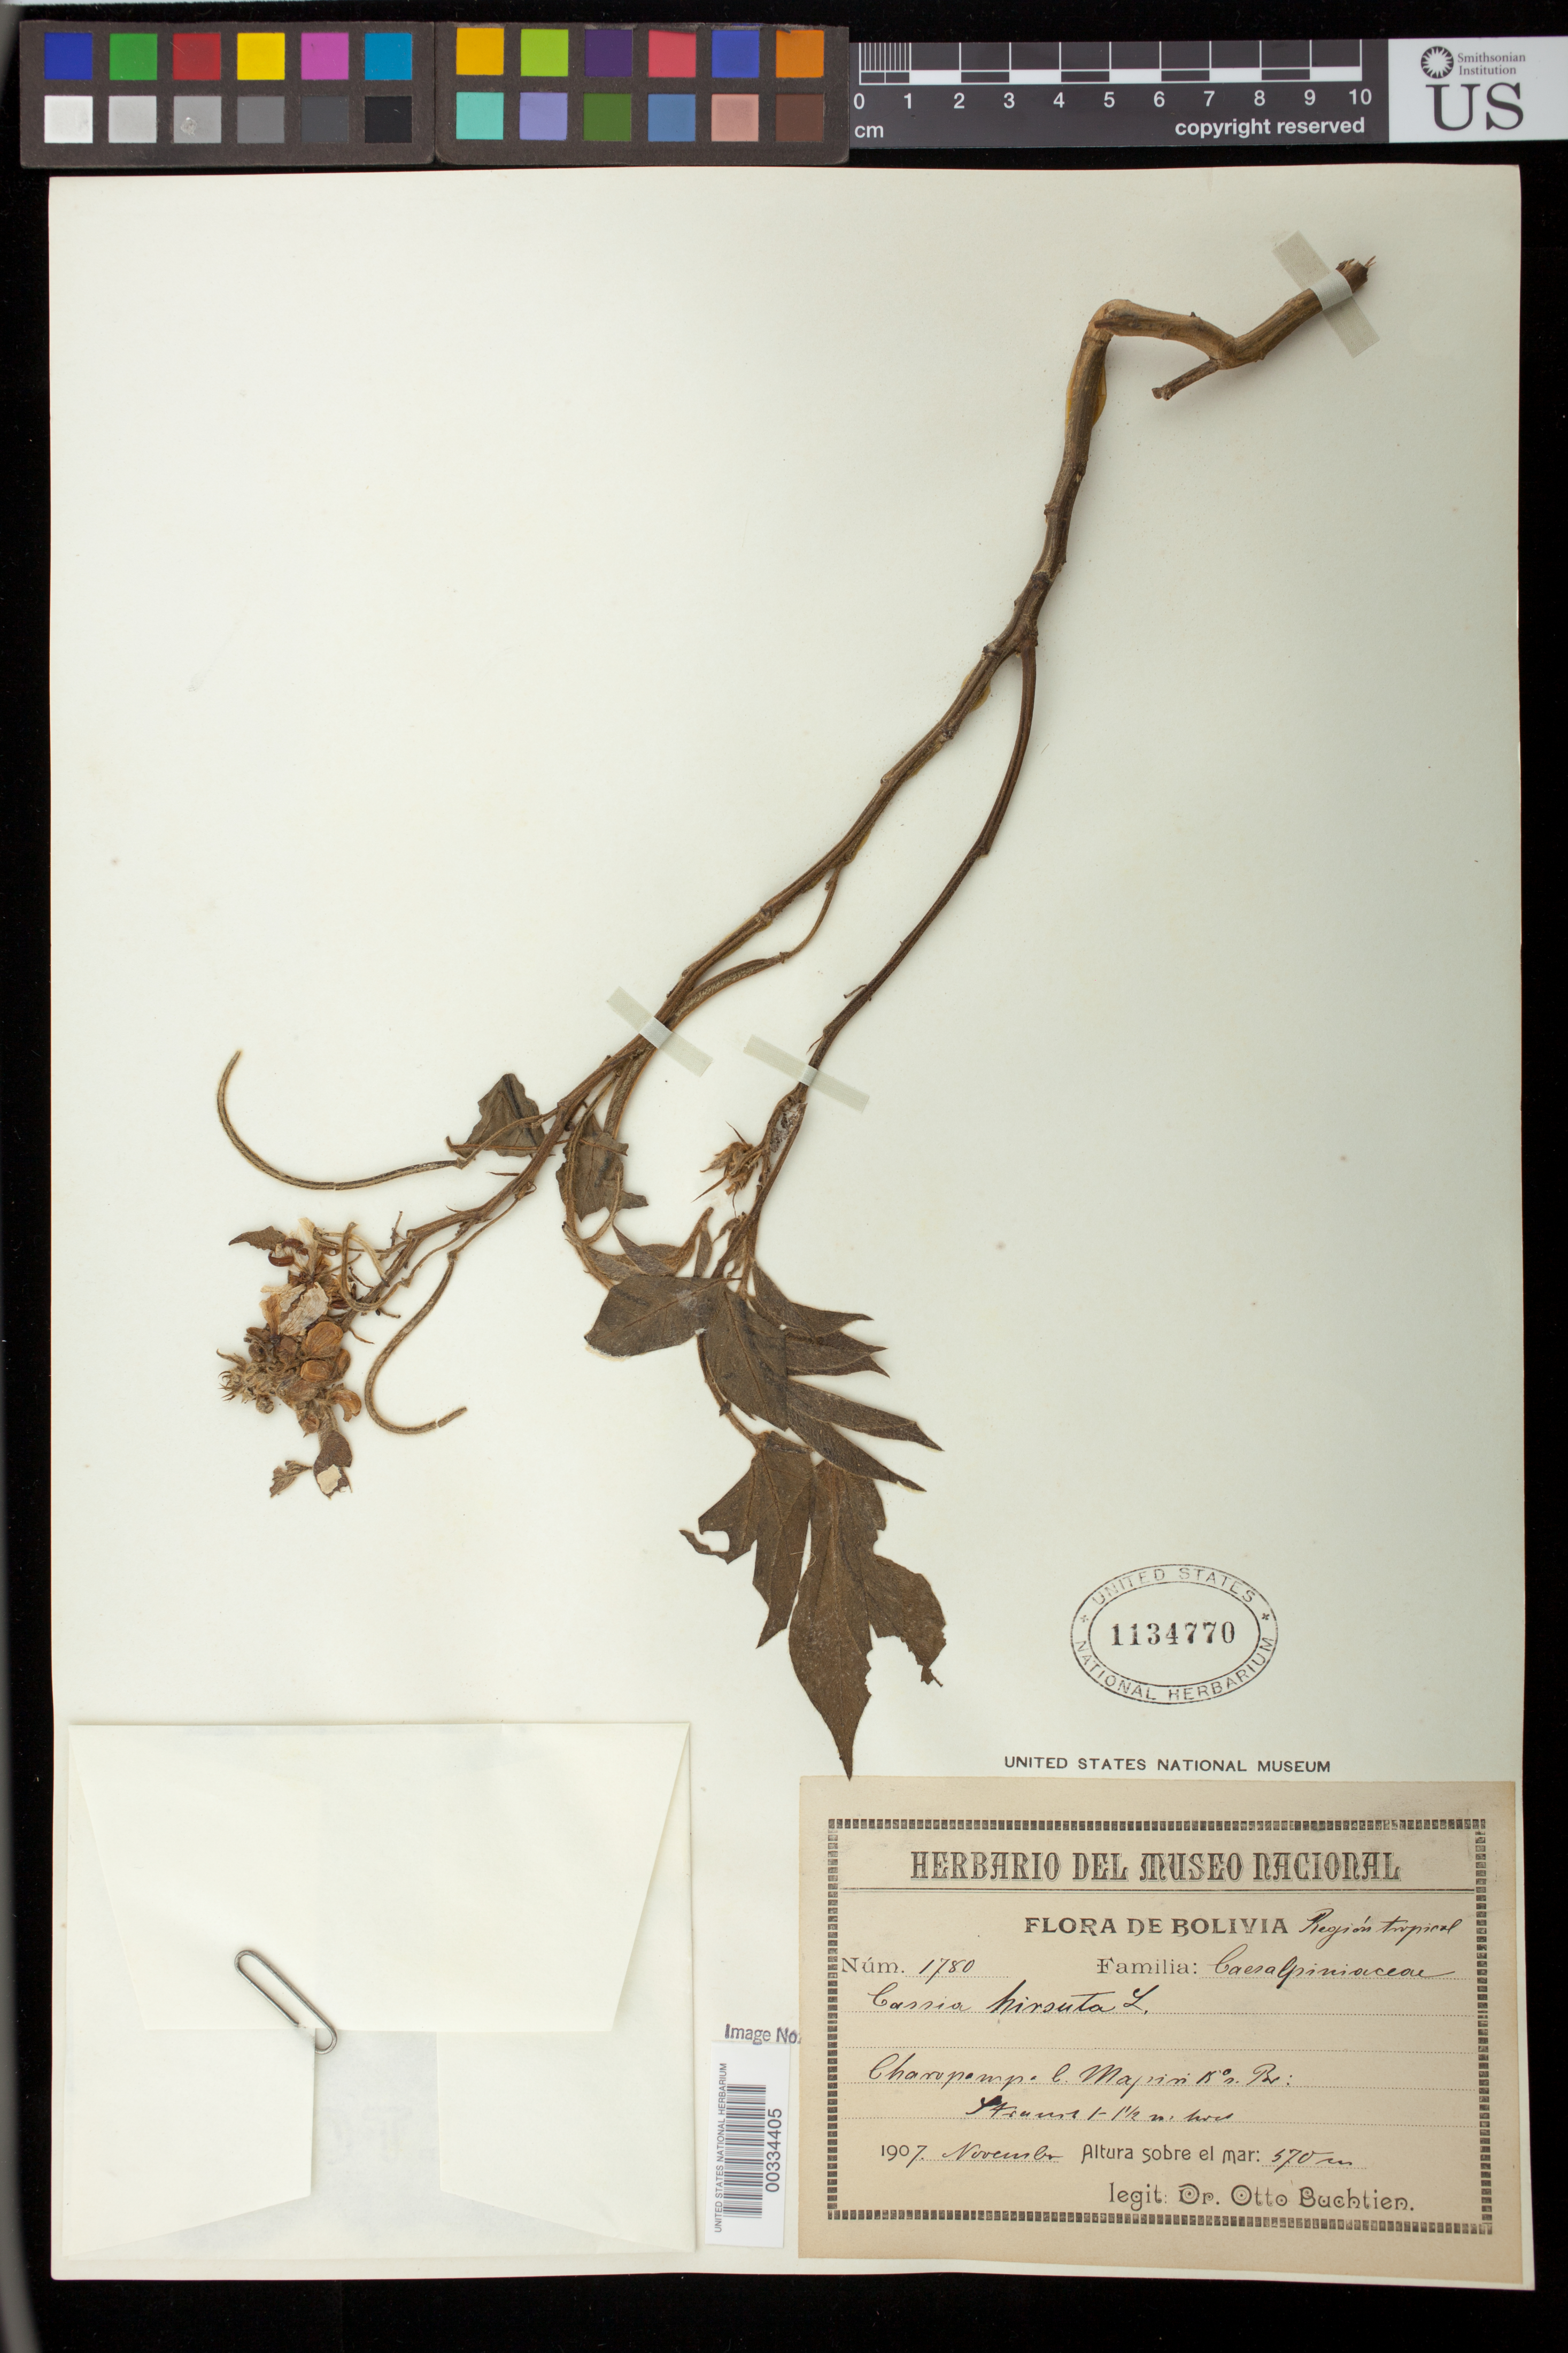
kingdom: Plantae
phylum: Tracheophyta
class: Magnoliopsida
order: Fabales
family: Fabaceae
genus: Senna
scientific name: Senna hirsuta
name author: (L.) H.S. Irwin & Barneby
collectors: O. Buchtien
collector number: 1780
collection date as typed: Nov 1907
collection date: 1907-11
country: Bolivia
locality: Charopampa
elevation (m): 570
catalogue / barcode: US 1134770